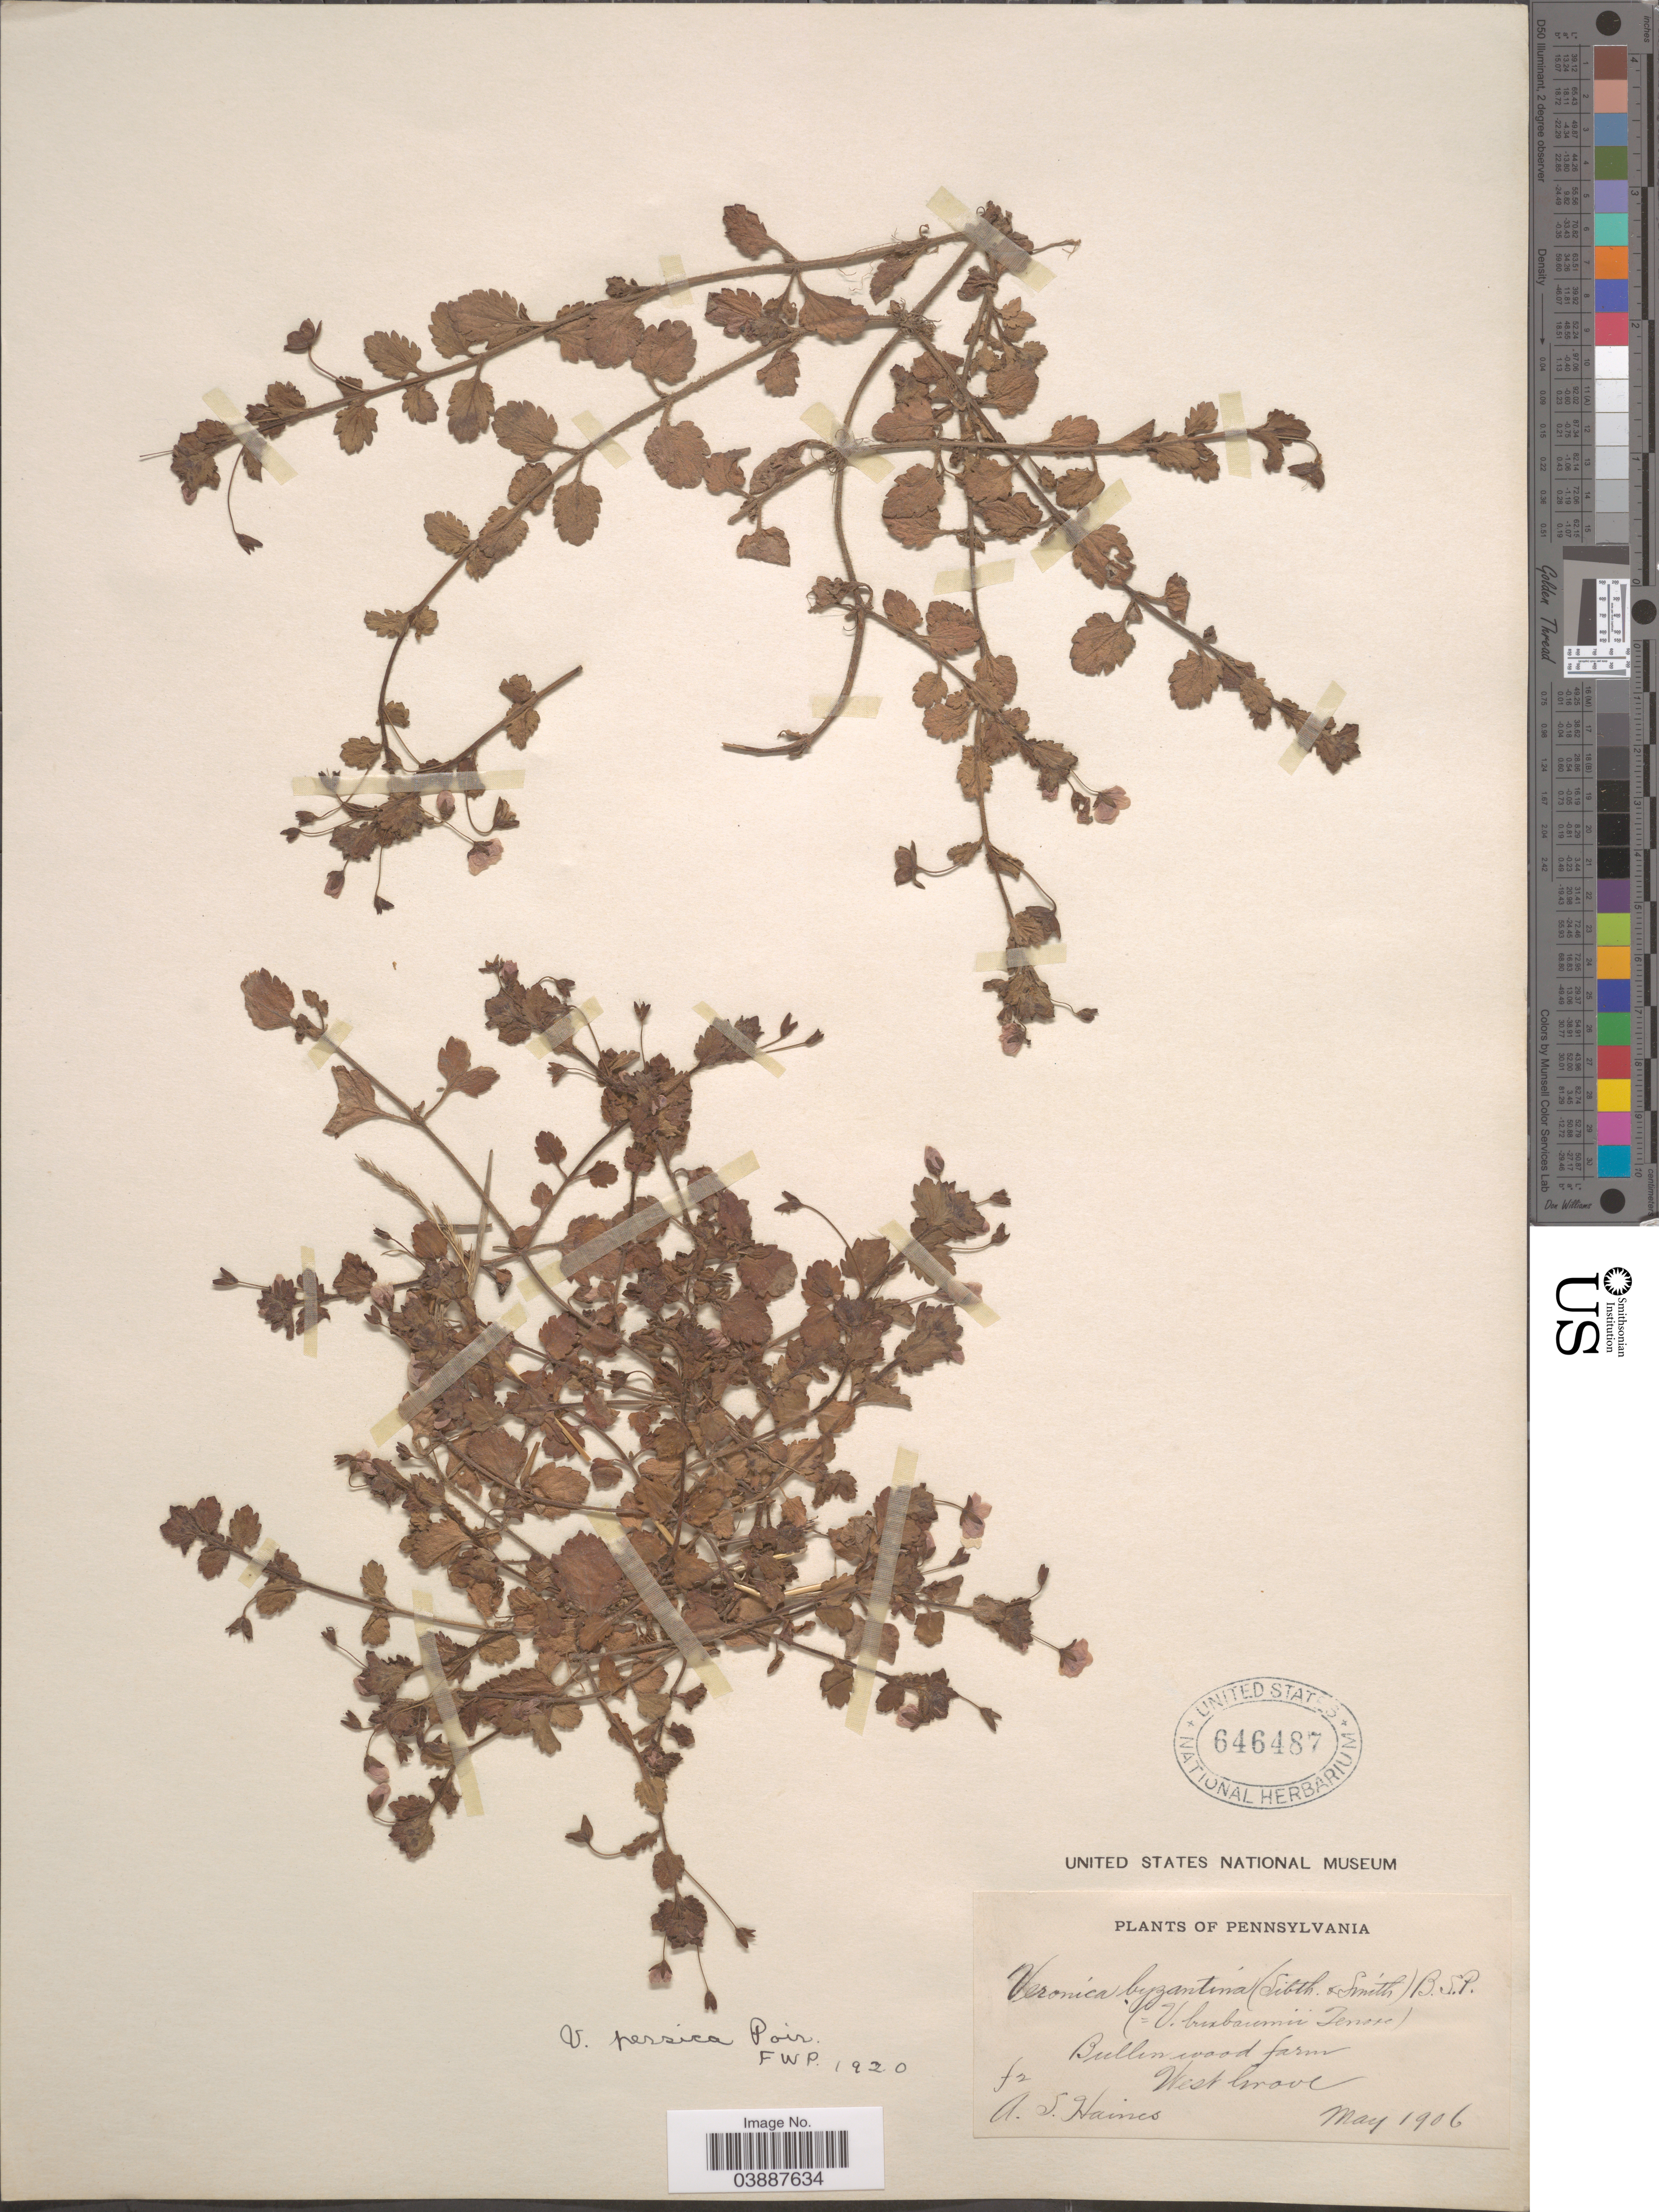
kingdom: Plantae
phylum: Tracheophyta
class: Magnoliopsida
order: Lamiales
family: Plantaginaceae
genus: Veronica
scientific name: Veronica persica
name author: Poir.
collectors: A. Haines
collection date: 1906-05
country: United States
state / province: Pennsylvania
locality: Buttonwood farm. West Grove.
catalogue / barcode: US 646487